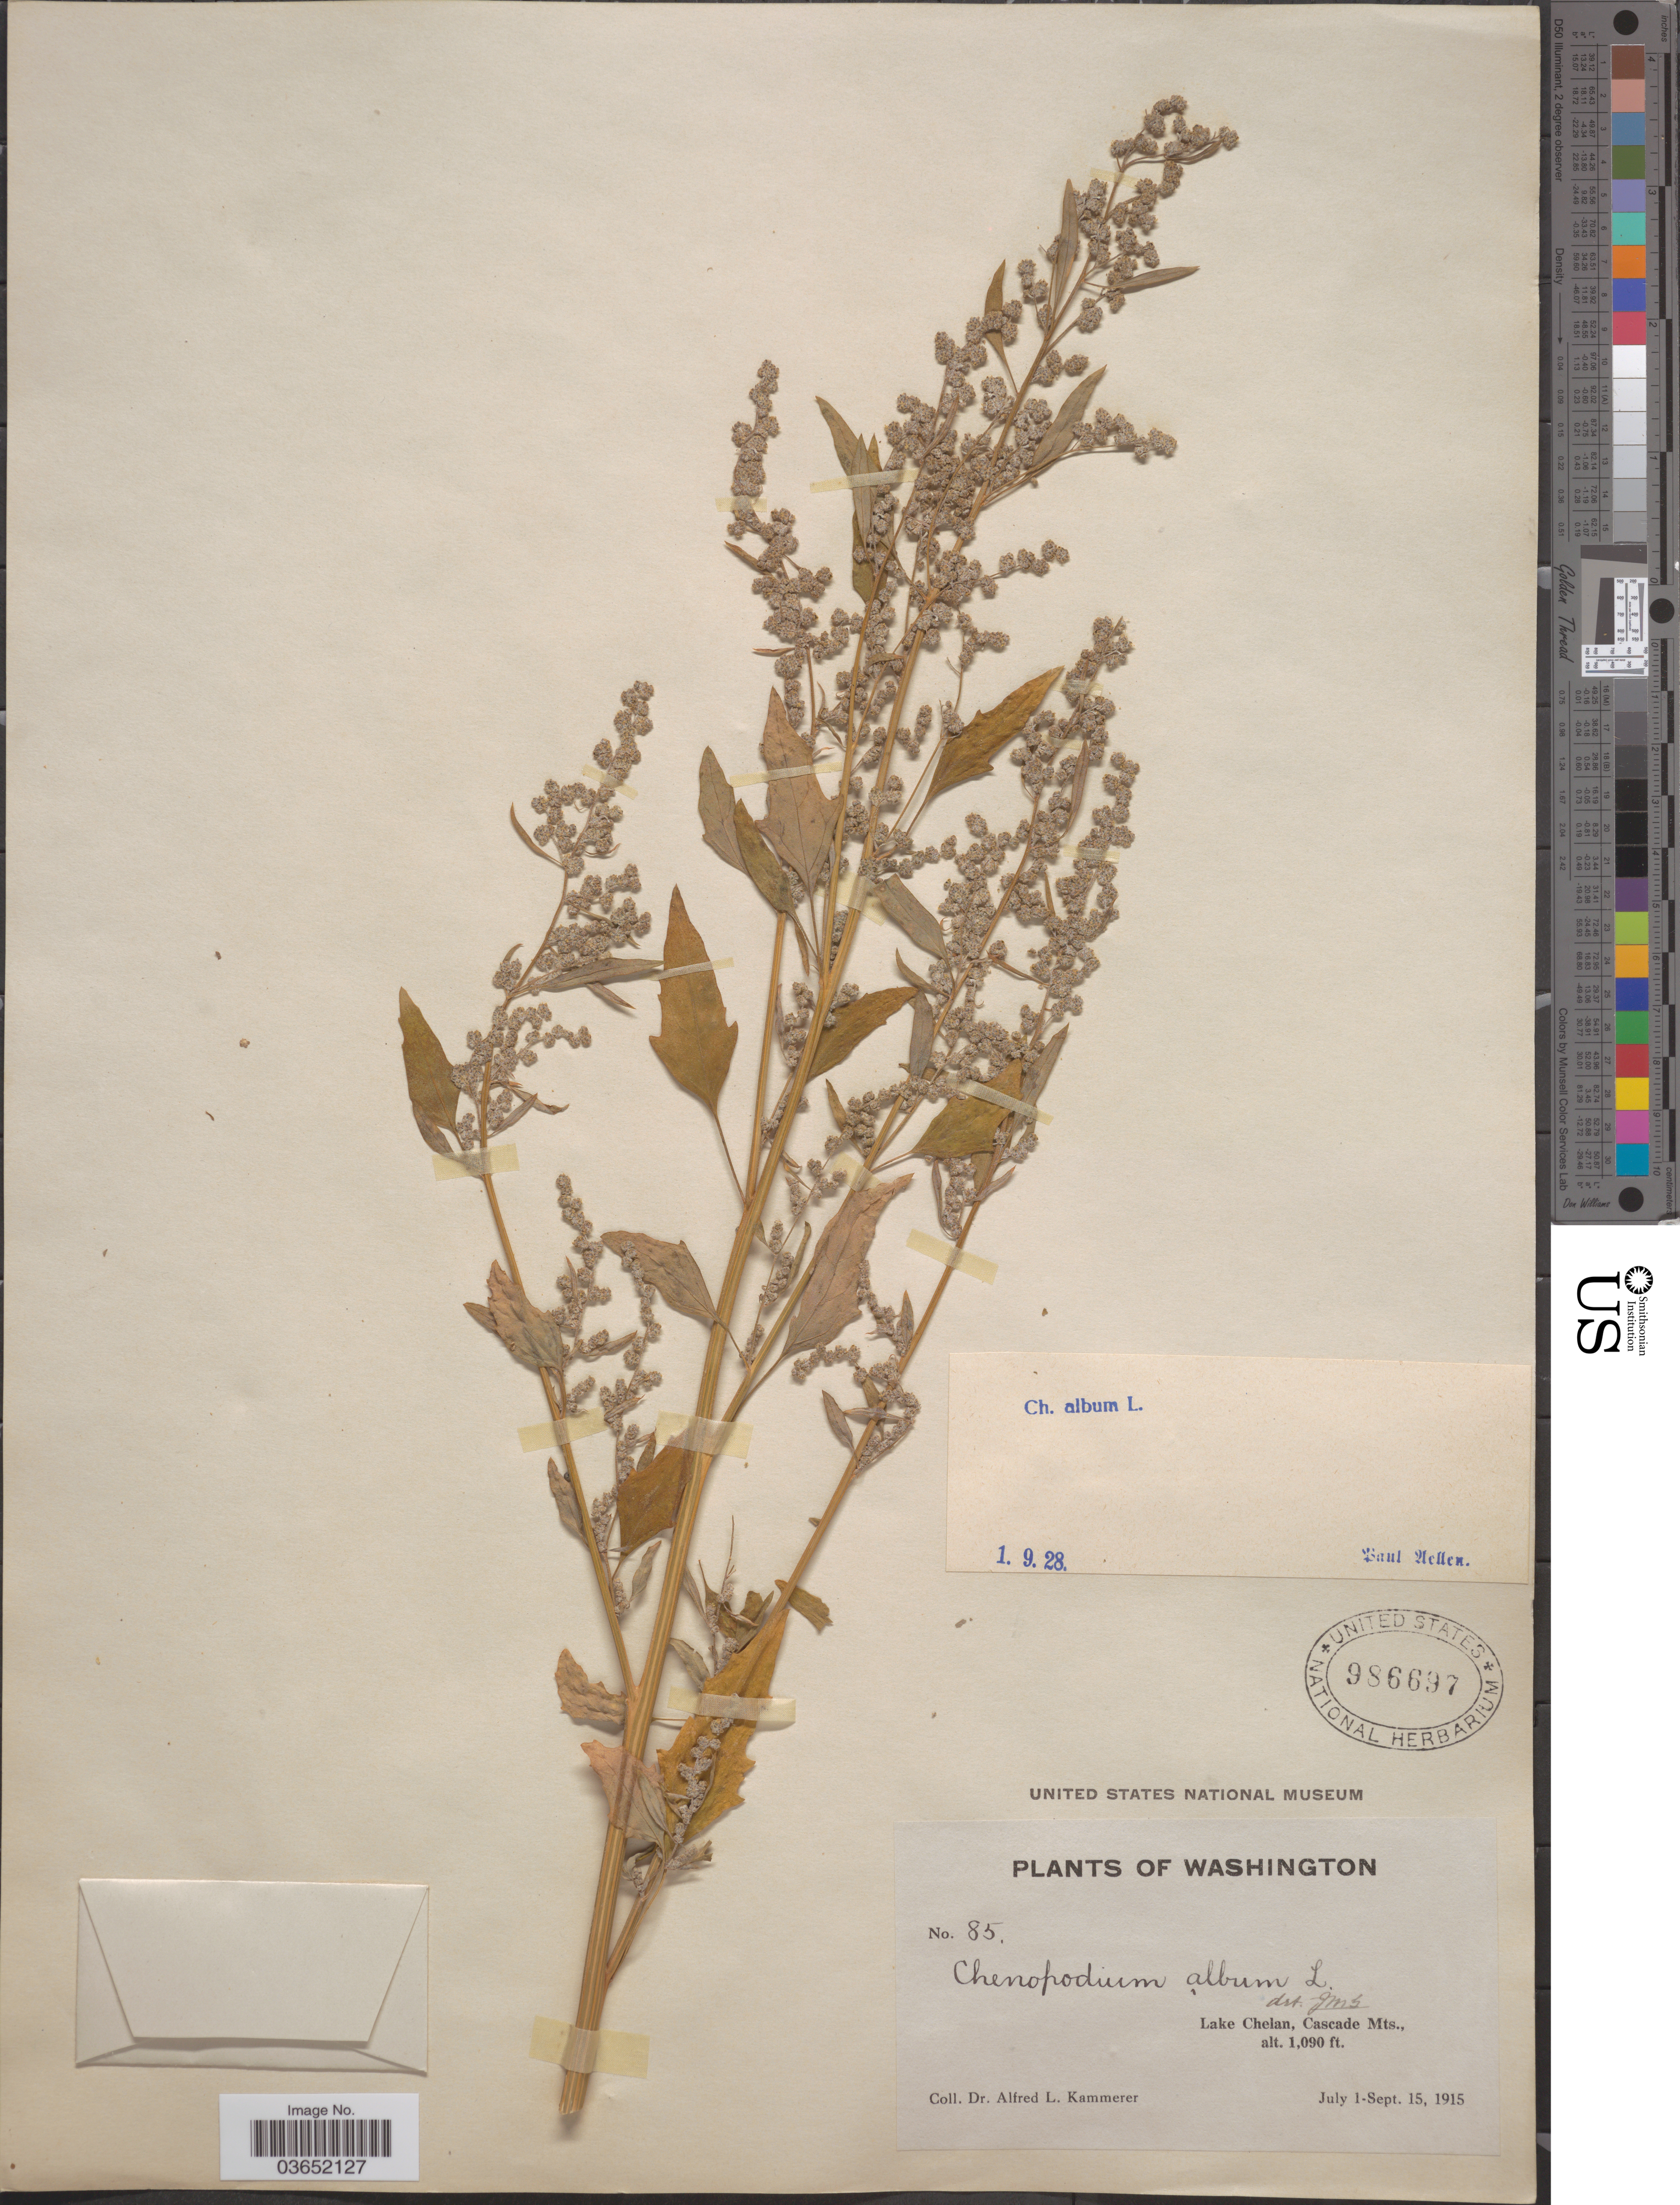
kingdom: Plantae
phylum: Tracheophyta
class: Magnoliopsida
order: Caryophyllales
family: Amaranthaceae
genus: Chenopodium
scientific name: Chenopodium album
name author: L.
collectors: A. Kammerer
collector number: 85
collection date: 1915-07-01/1915-09-15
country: United States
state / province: Washington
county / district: Chelan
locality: Lake Chelan, Cascade Mts.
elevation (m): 332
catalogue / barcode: US 986697